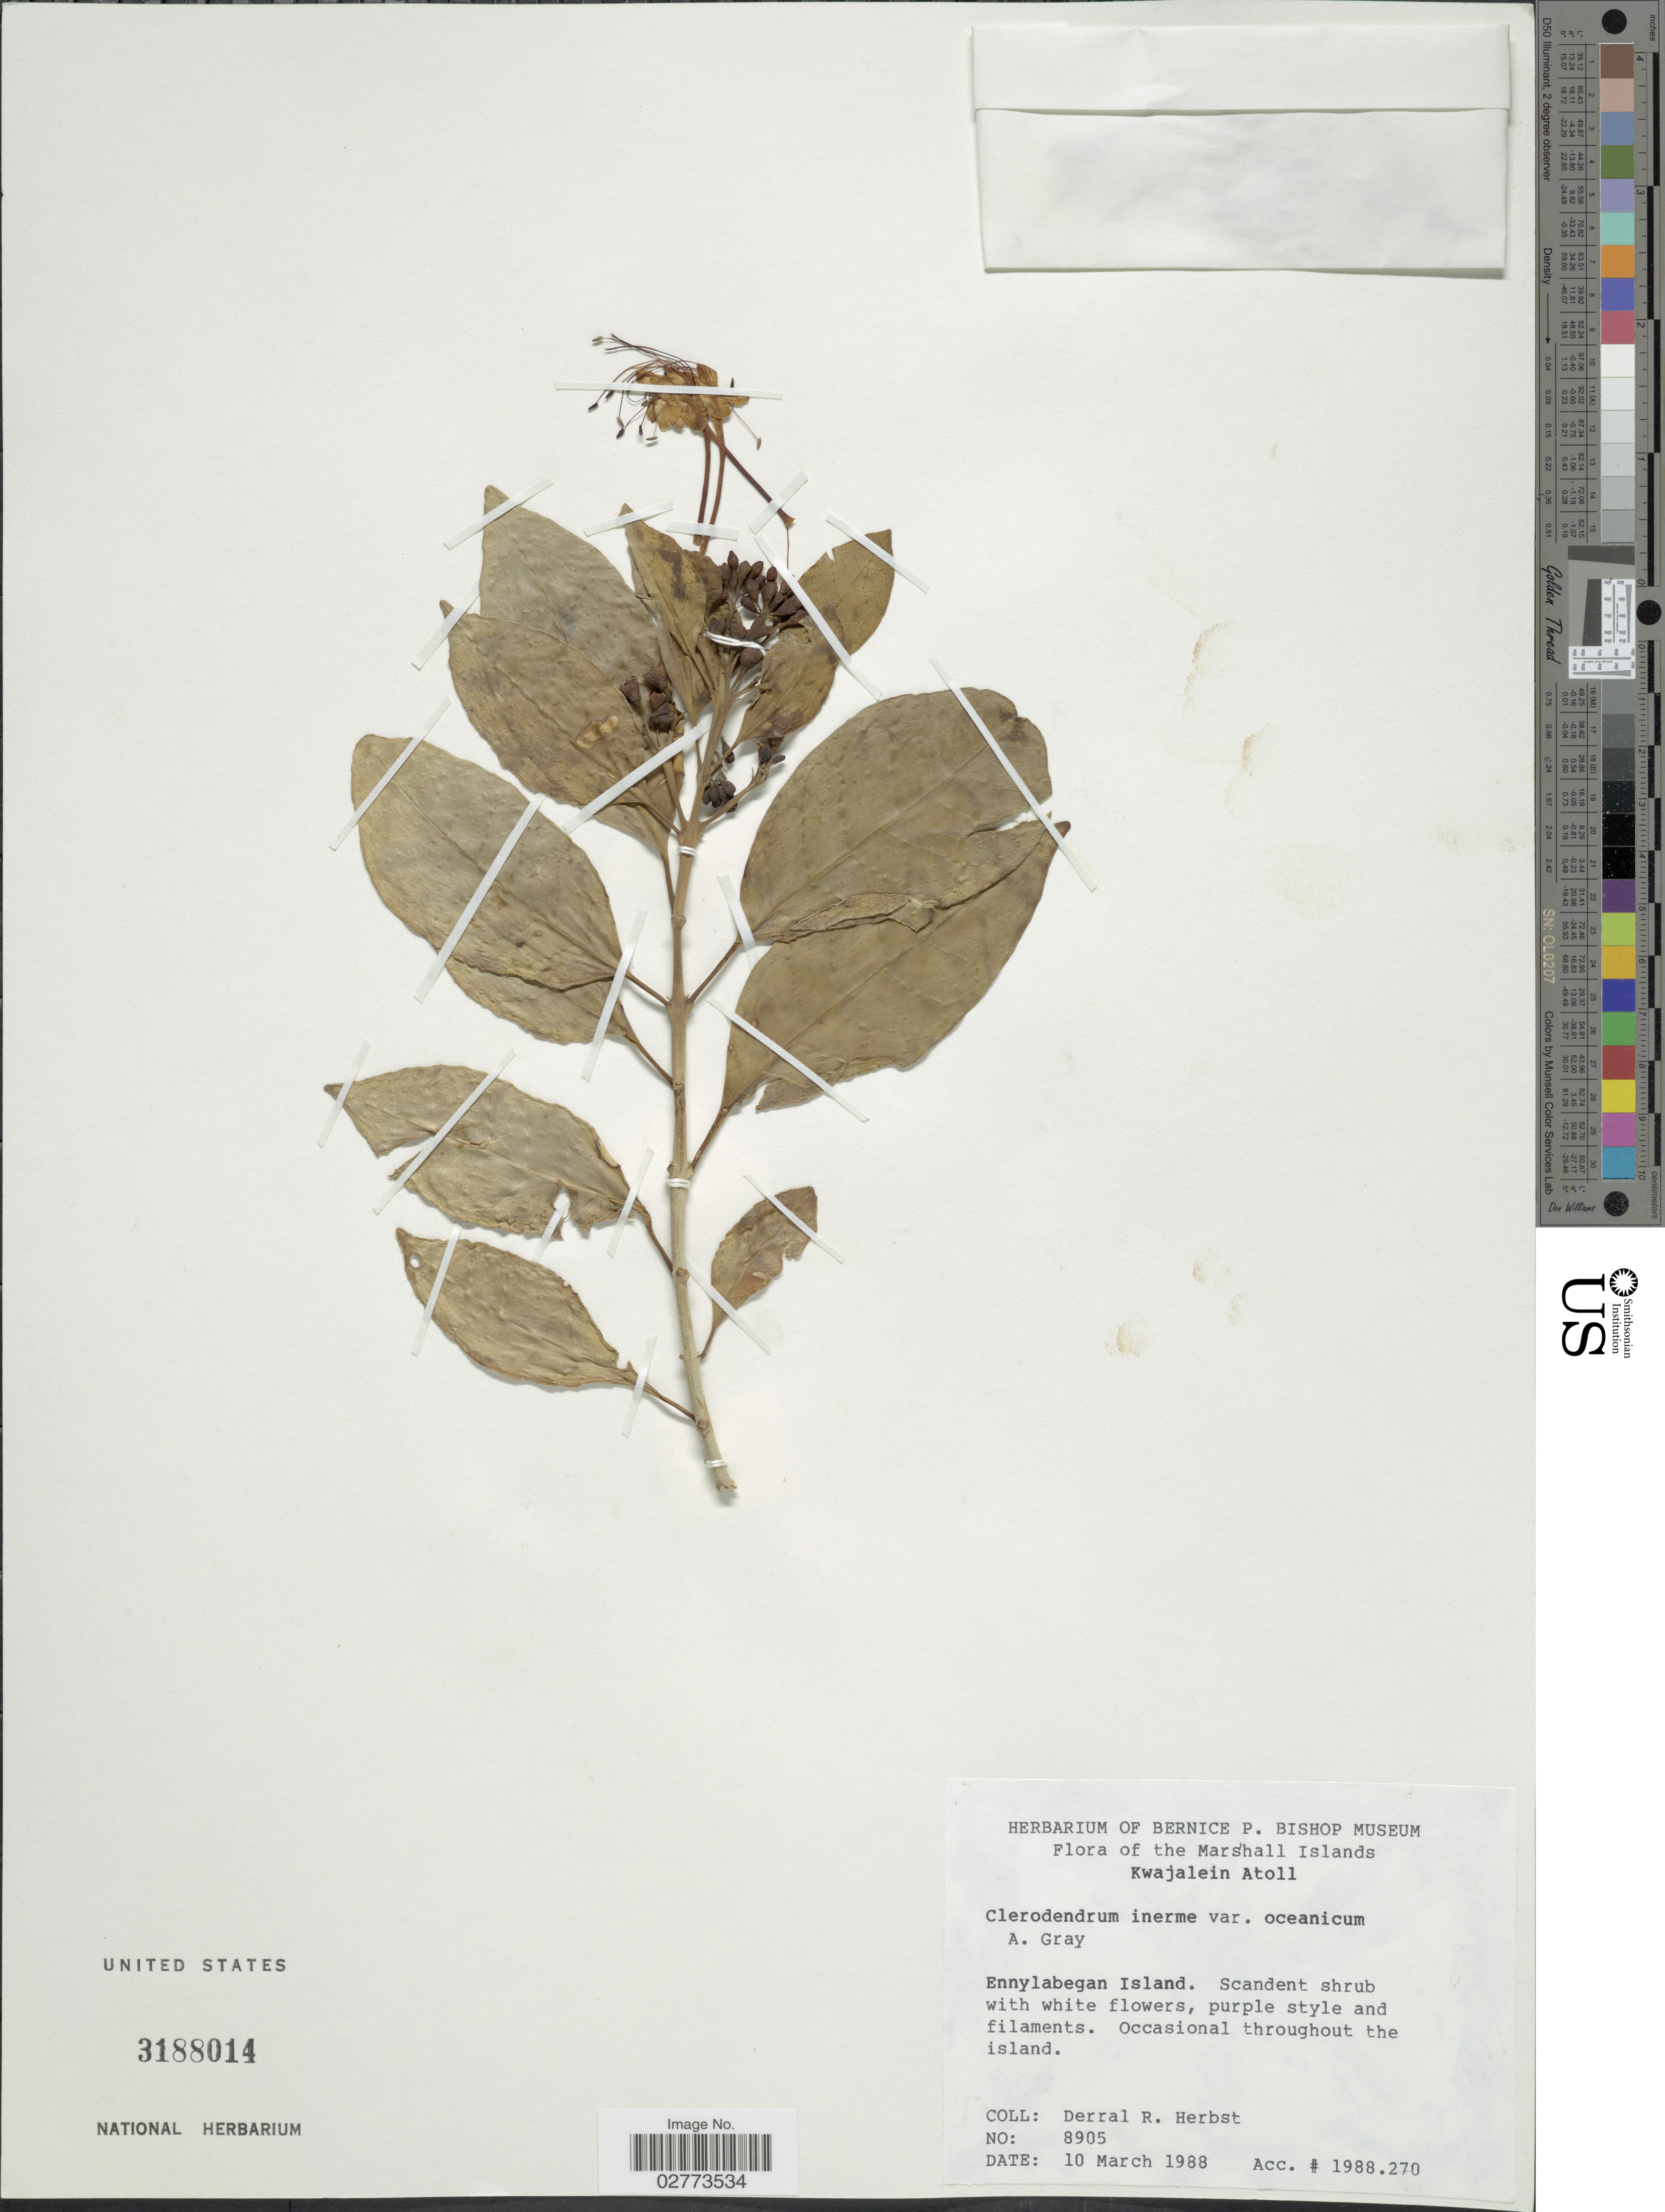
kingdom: Plantae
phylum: Tracheophyta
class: Magnoliopsida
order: Lamiales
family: Lamiaceae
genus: Clerodendrum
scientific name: Clerodendrum inerme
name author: (L.) Gaertn.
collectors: D. R. Herbst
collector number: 8905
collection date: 1988-03-10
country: Marshall Islands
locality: Kwajalein Atoll, Ennylabegan Island.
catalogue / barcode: US 3188014